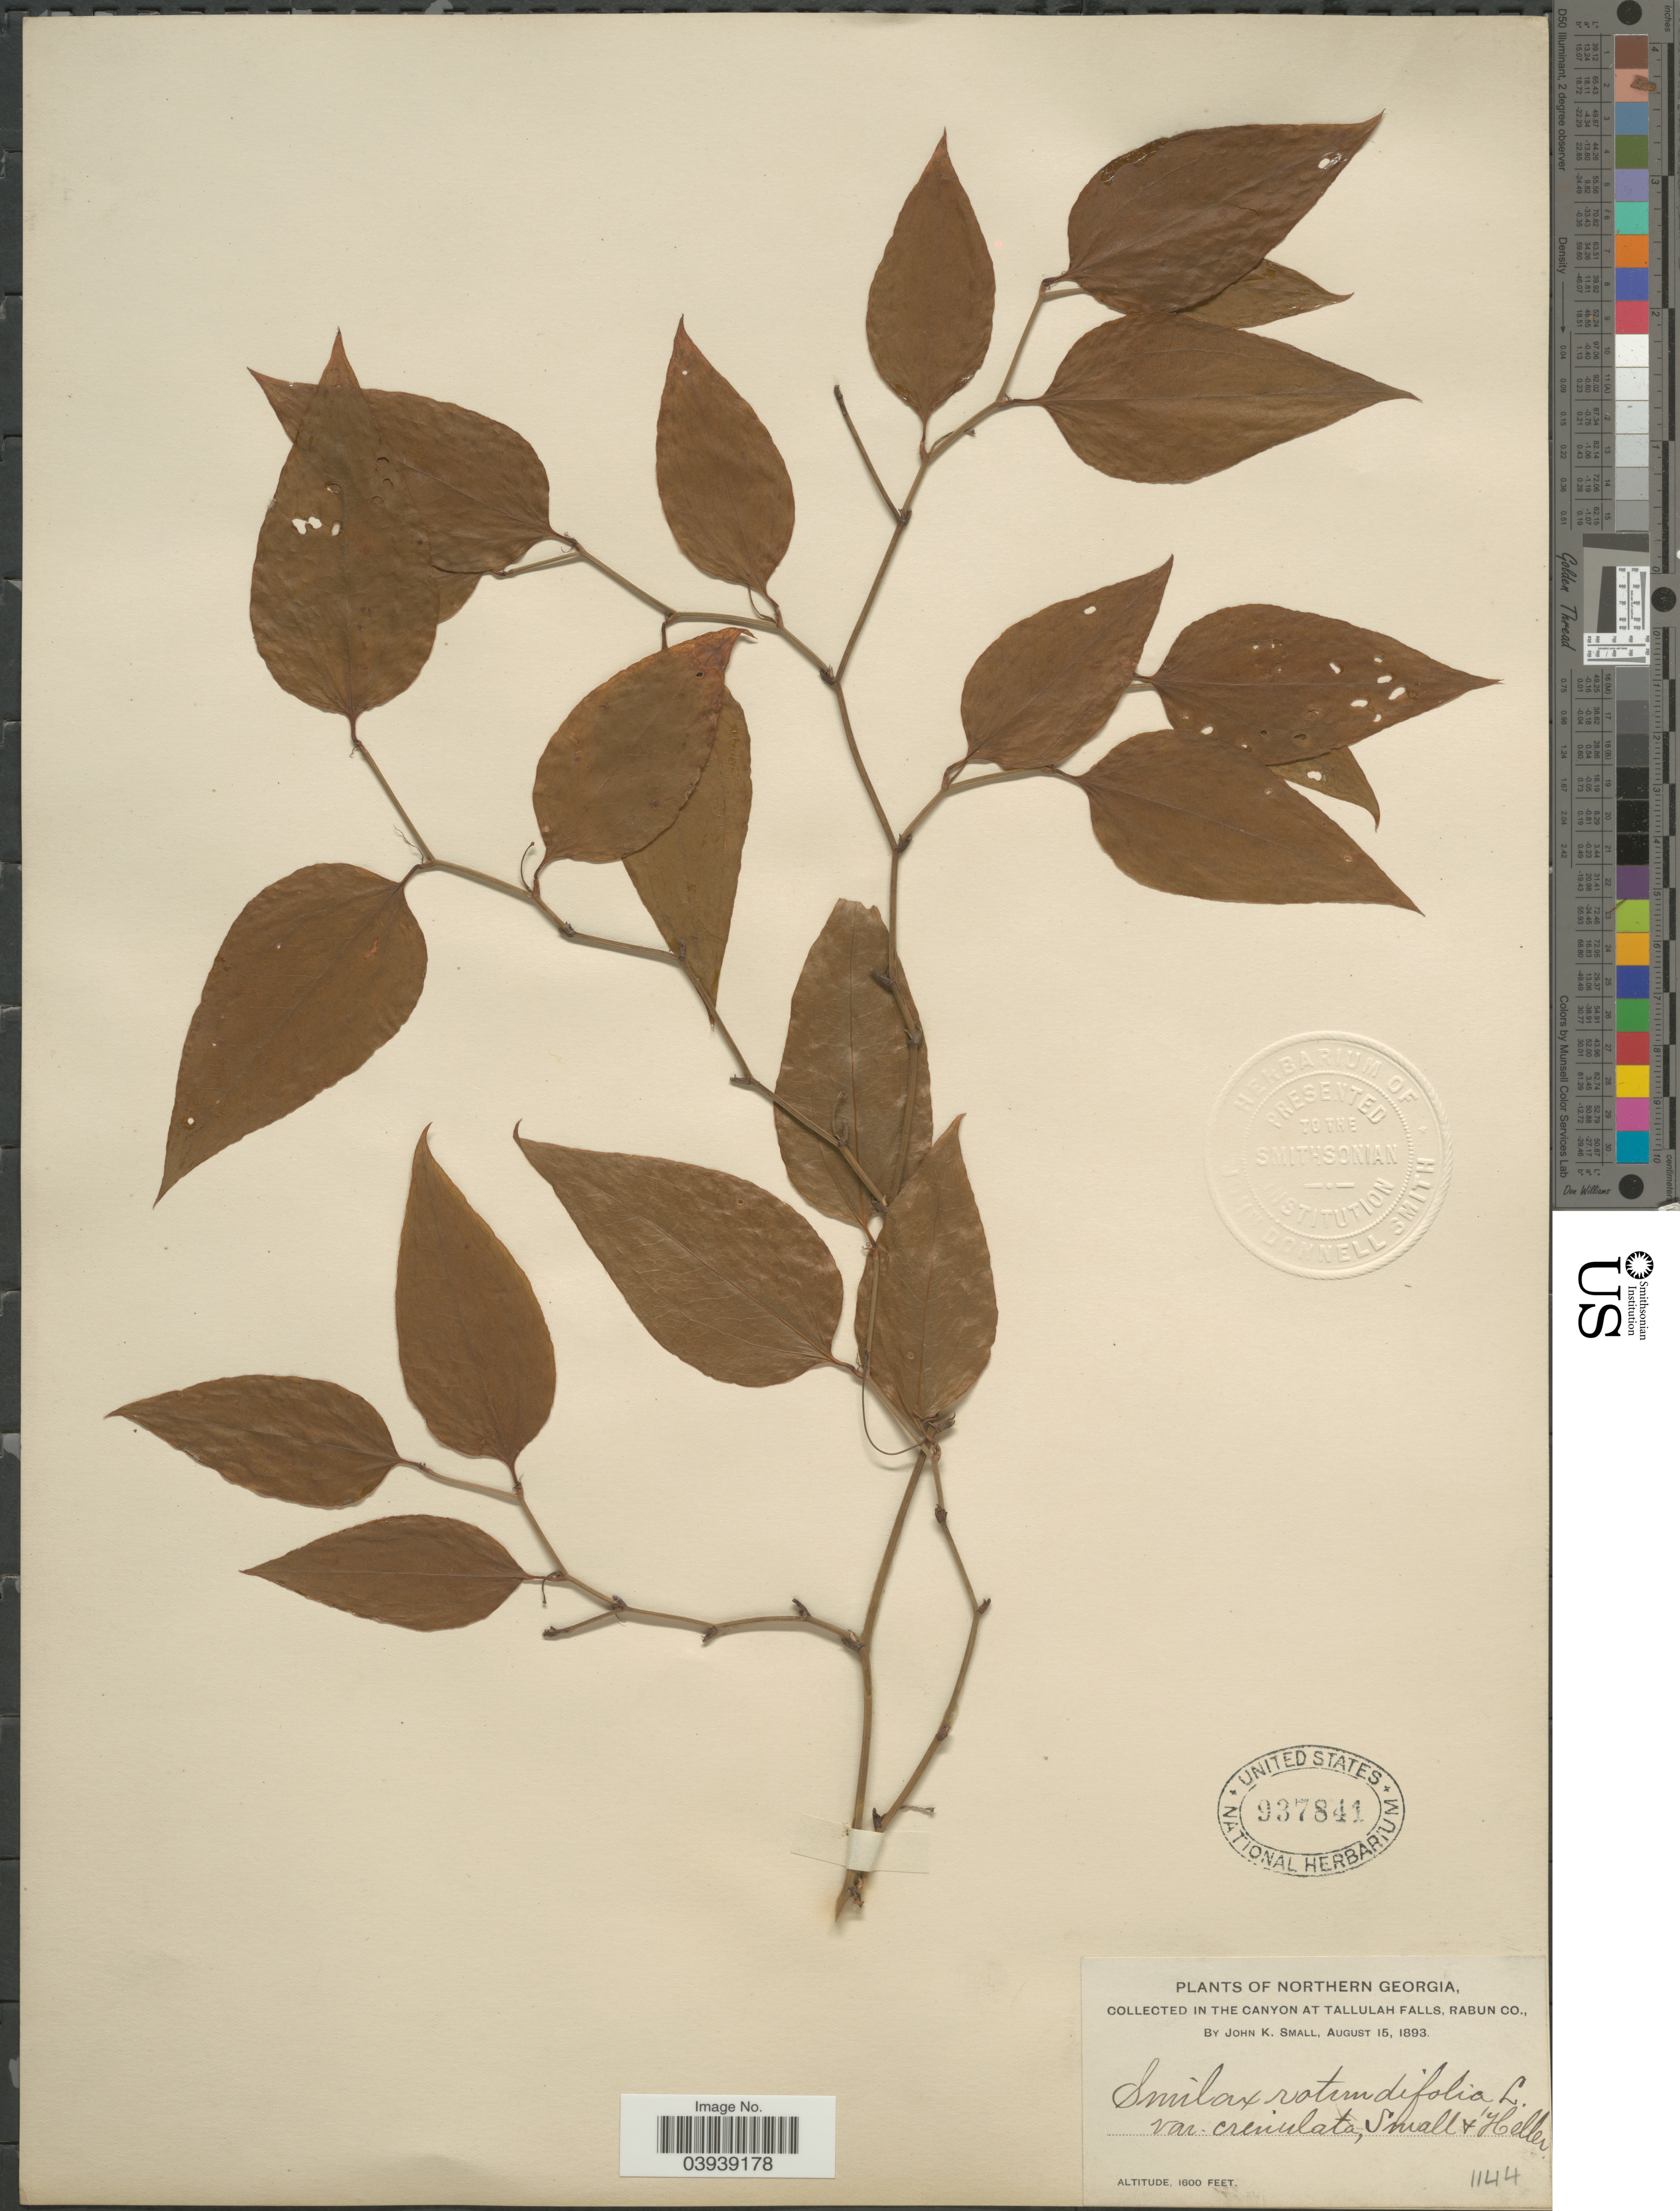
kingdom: Plantae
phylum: Tracheophyta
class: Liliopsida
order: Liliales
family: Smilacaceae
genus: Smilax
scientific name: Smilax rotundifolia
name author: L.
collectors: J. K. Small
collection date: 1893-08-15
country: United States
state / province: Georgia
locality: Northern Georgia. In the canyon at Tallulah Falls, Rabun Co.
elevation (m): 488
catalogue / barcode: US 937841